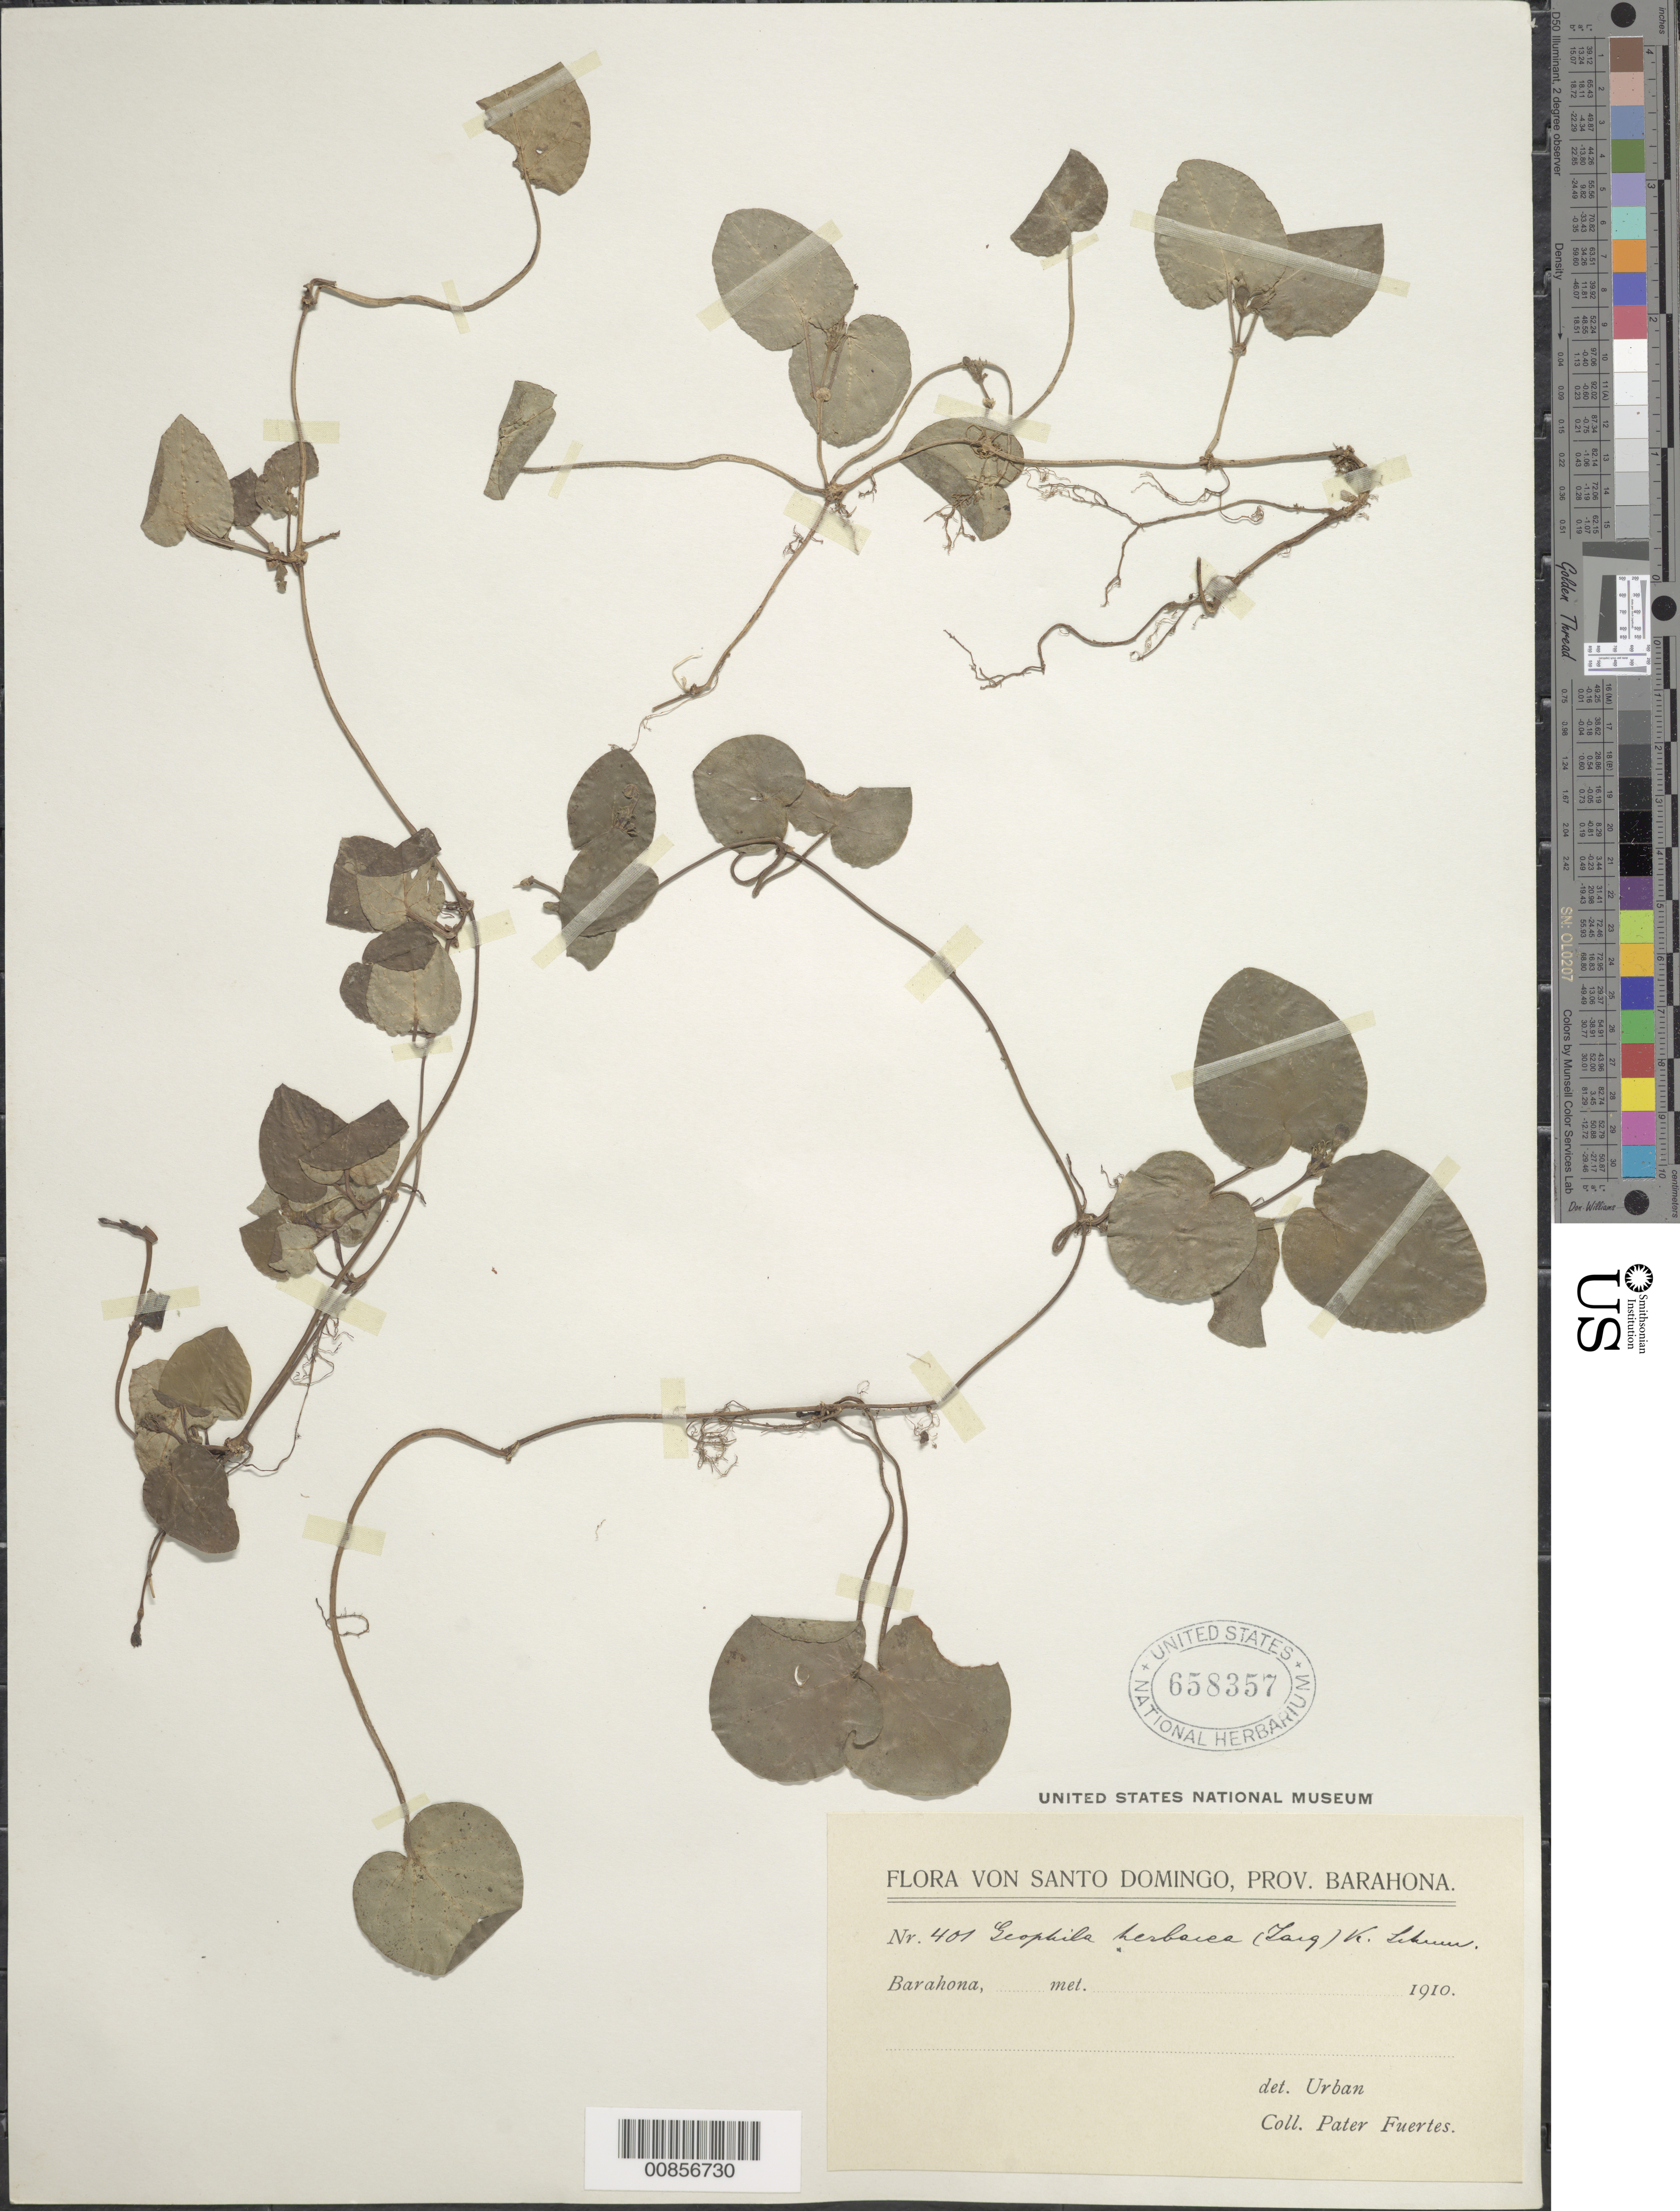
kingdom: Plantae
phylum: Tracheophyta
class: Magnoliopsida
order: Gentianales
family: Rubiaceae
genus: Geophila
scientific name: Geophila repens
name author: (L.) I.M. Johnst.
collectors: M. D. Fuertes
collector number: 401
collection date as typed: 1910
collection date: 1910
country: Dominican Republic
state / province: Barahona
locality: Santo Domingo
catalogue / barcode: US 658357